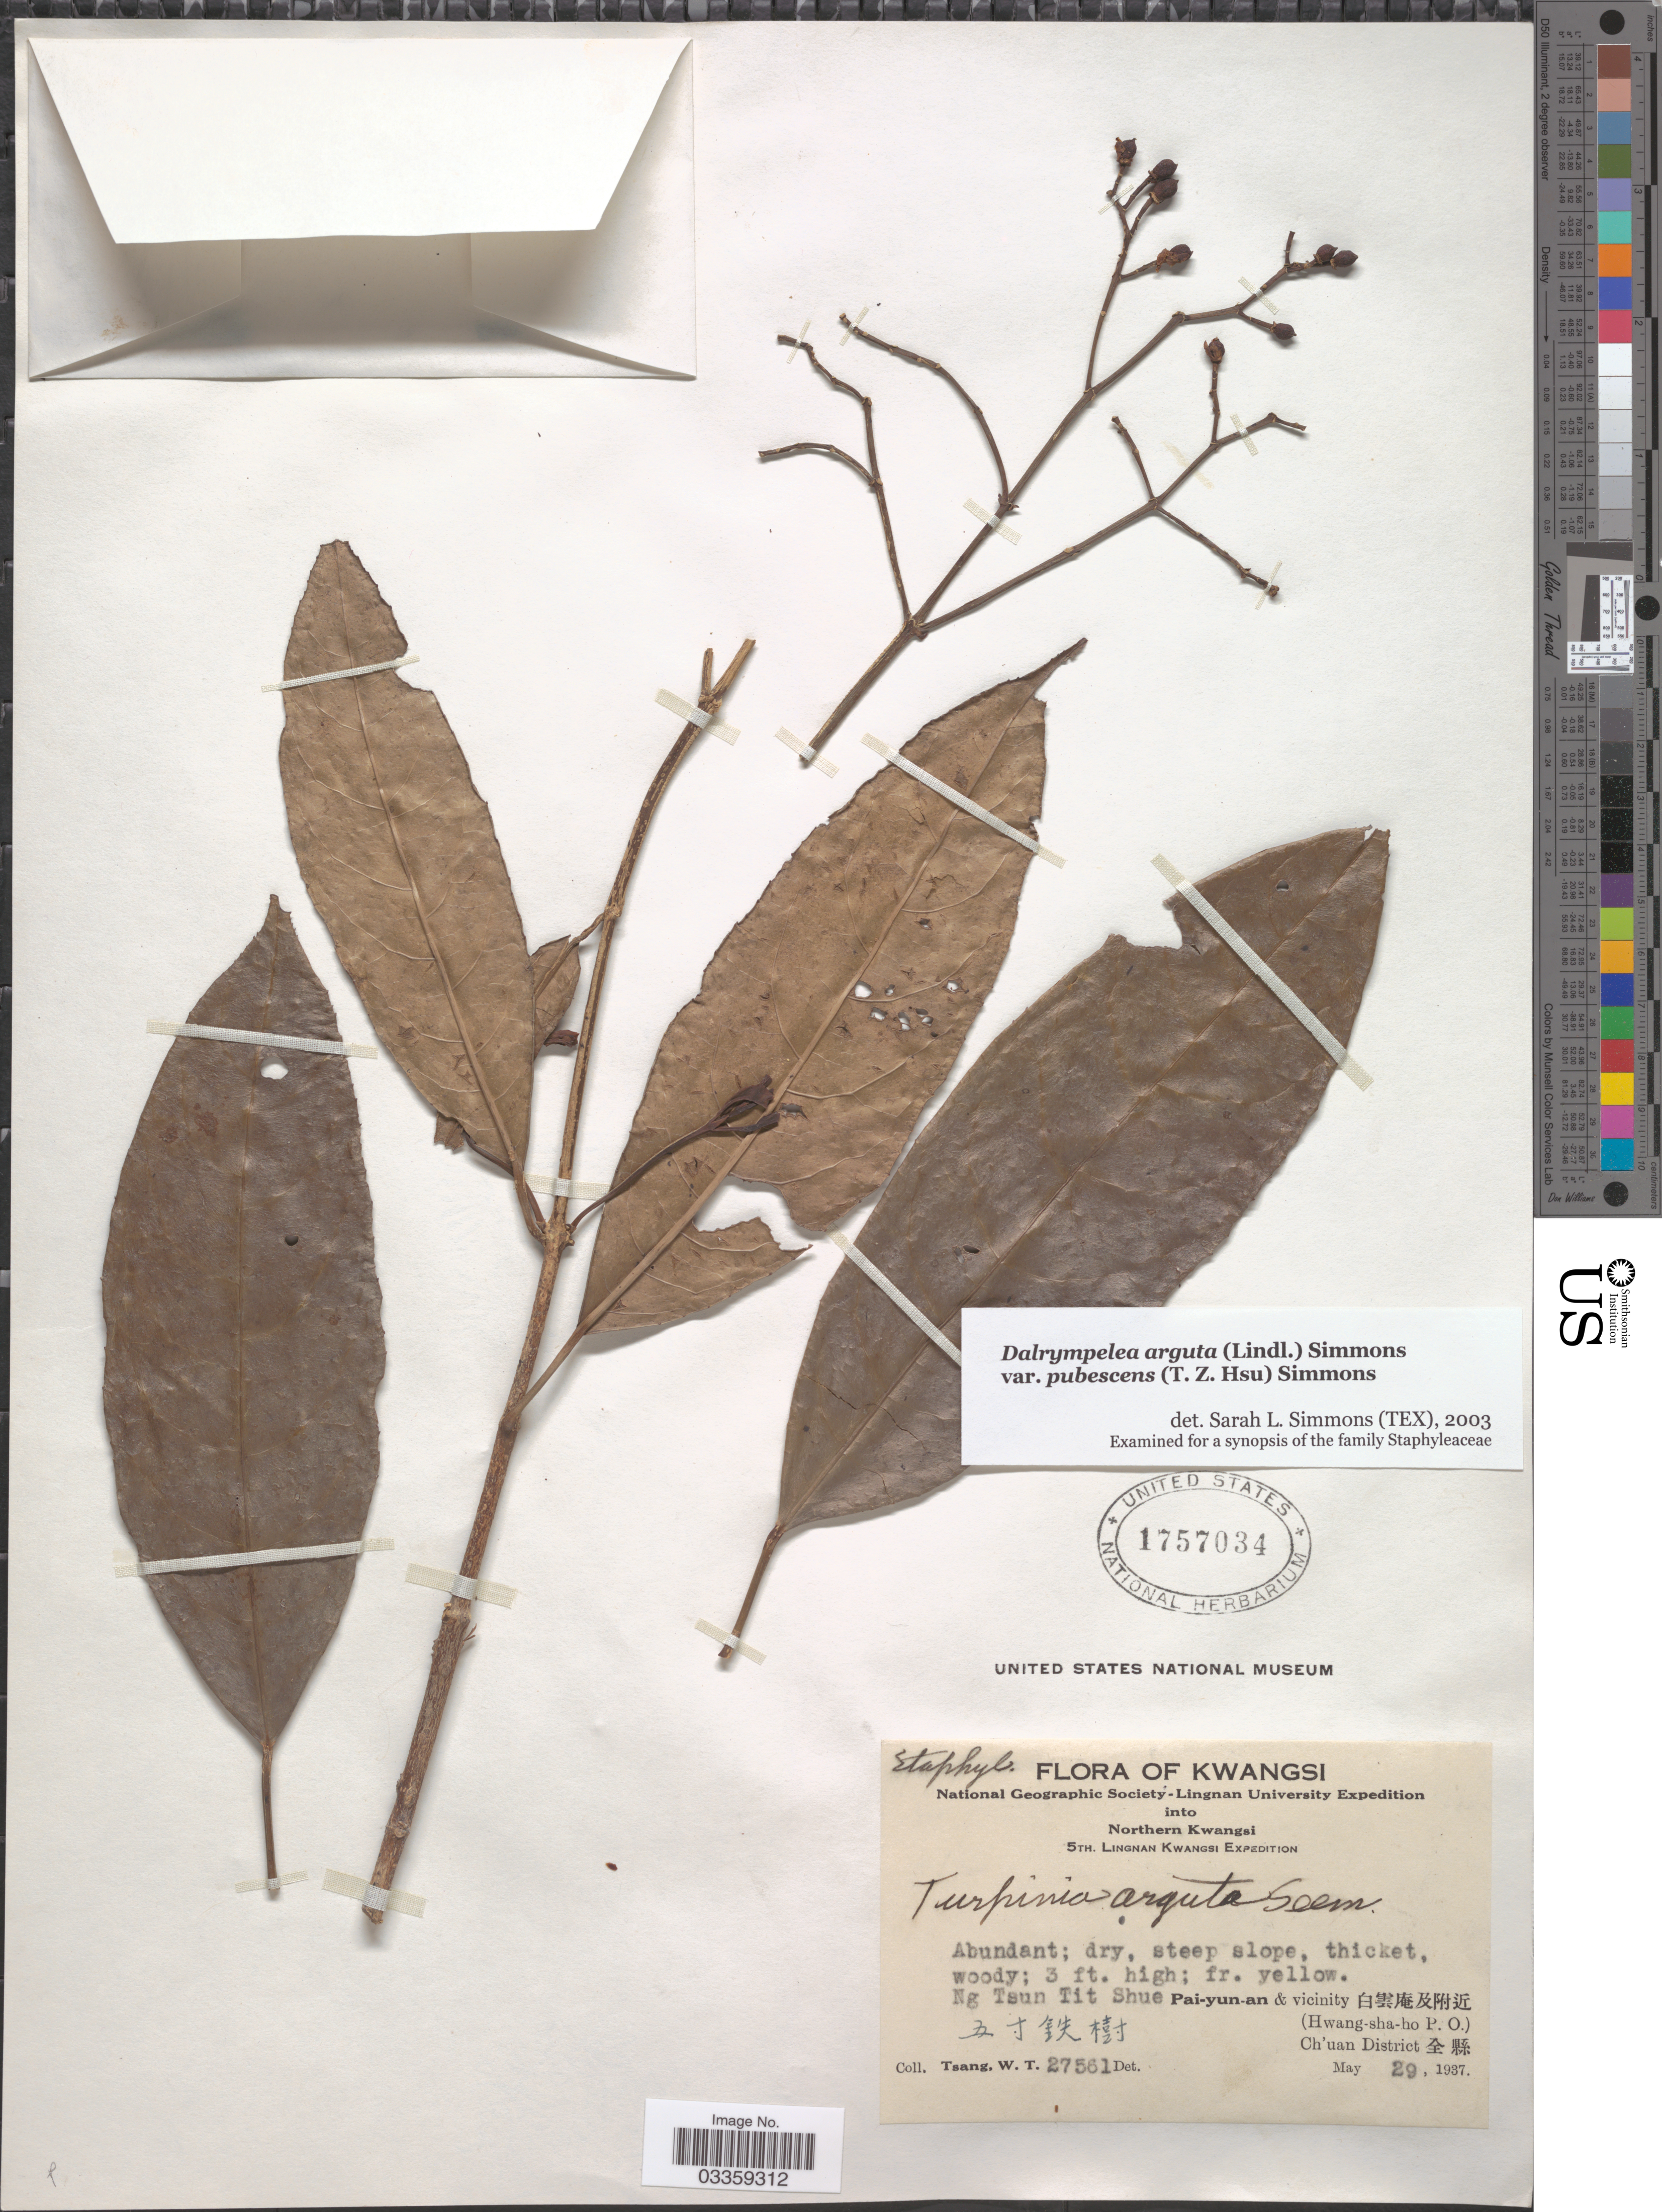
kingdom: Plantae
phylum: Tracheophyta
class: Magnoliopsida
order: Crossosomatales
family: Staphyleaceae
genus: Turpinia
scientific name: Turpinia arguta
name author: (Lindl.) Seem.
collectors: W. T. Tsang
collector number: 27561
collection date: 1937-05-29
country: China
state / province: Guangxi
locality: Kwasi,Northern Kwangsi, Ng Tsun Tit Shue[unsure placement], Pai-yun-an & vicinity (Hwang-sha-ho P.O.) Ch'uan District .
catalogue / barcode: US 1757034